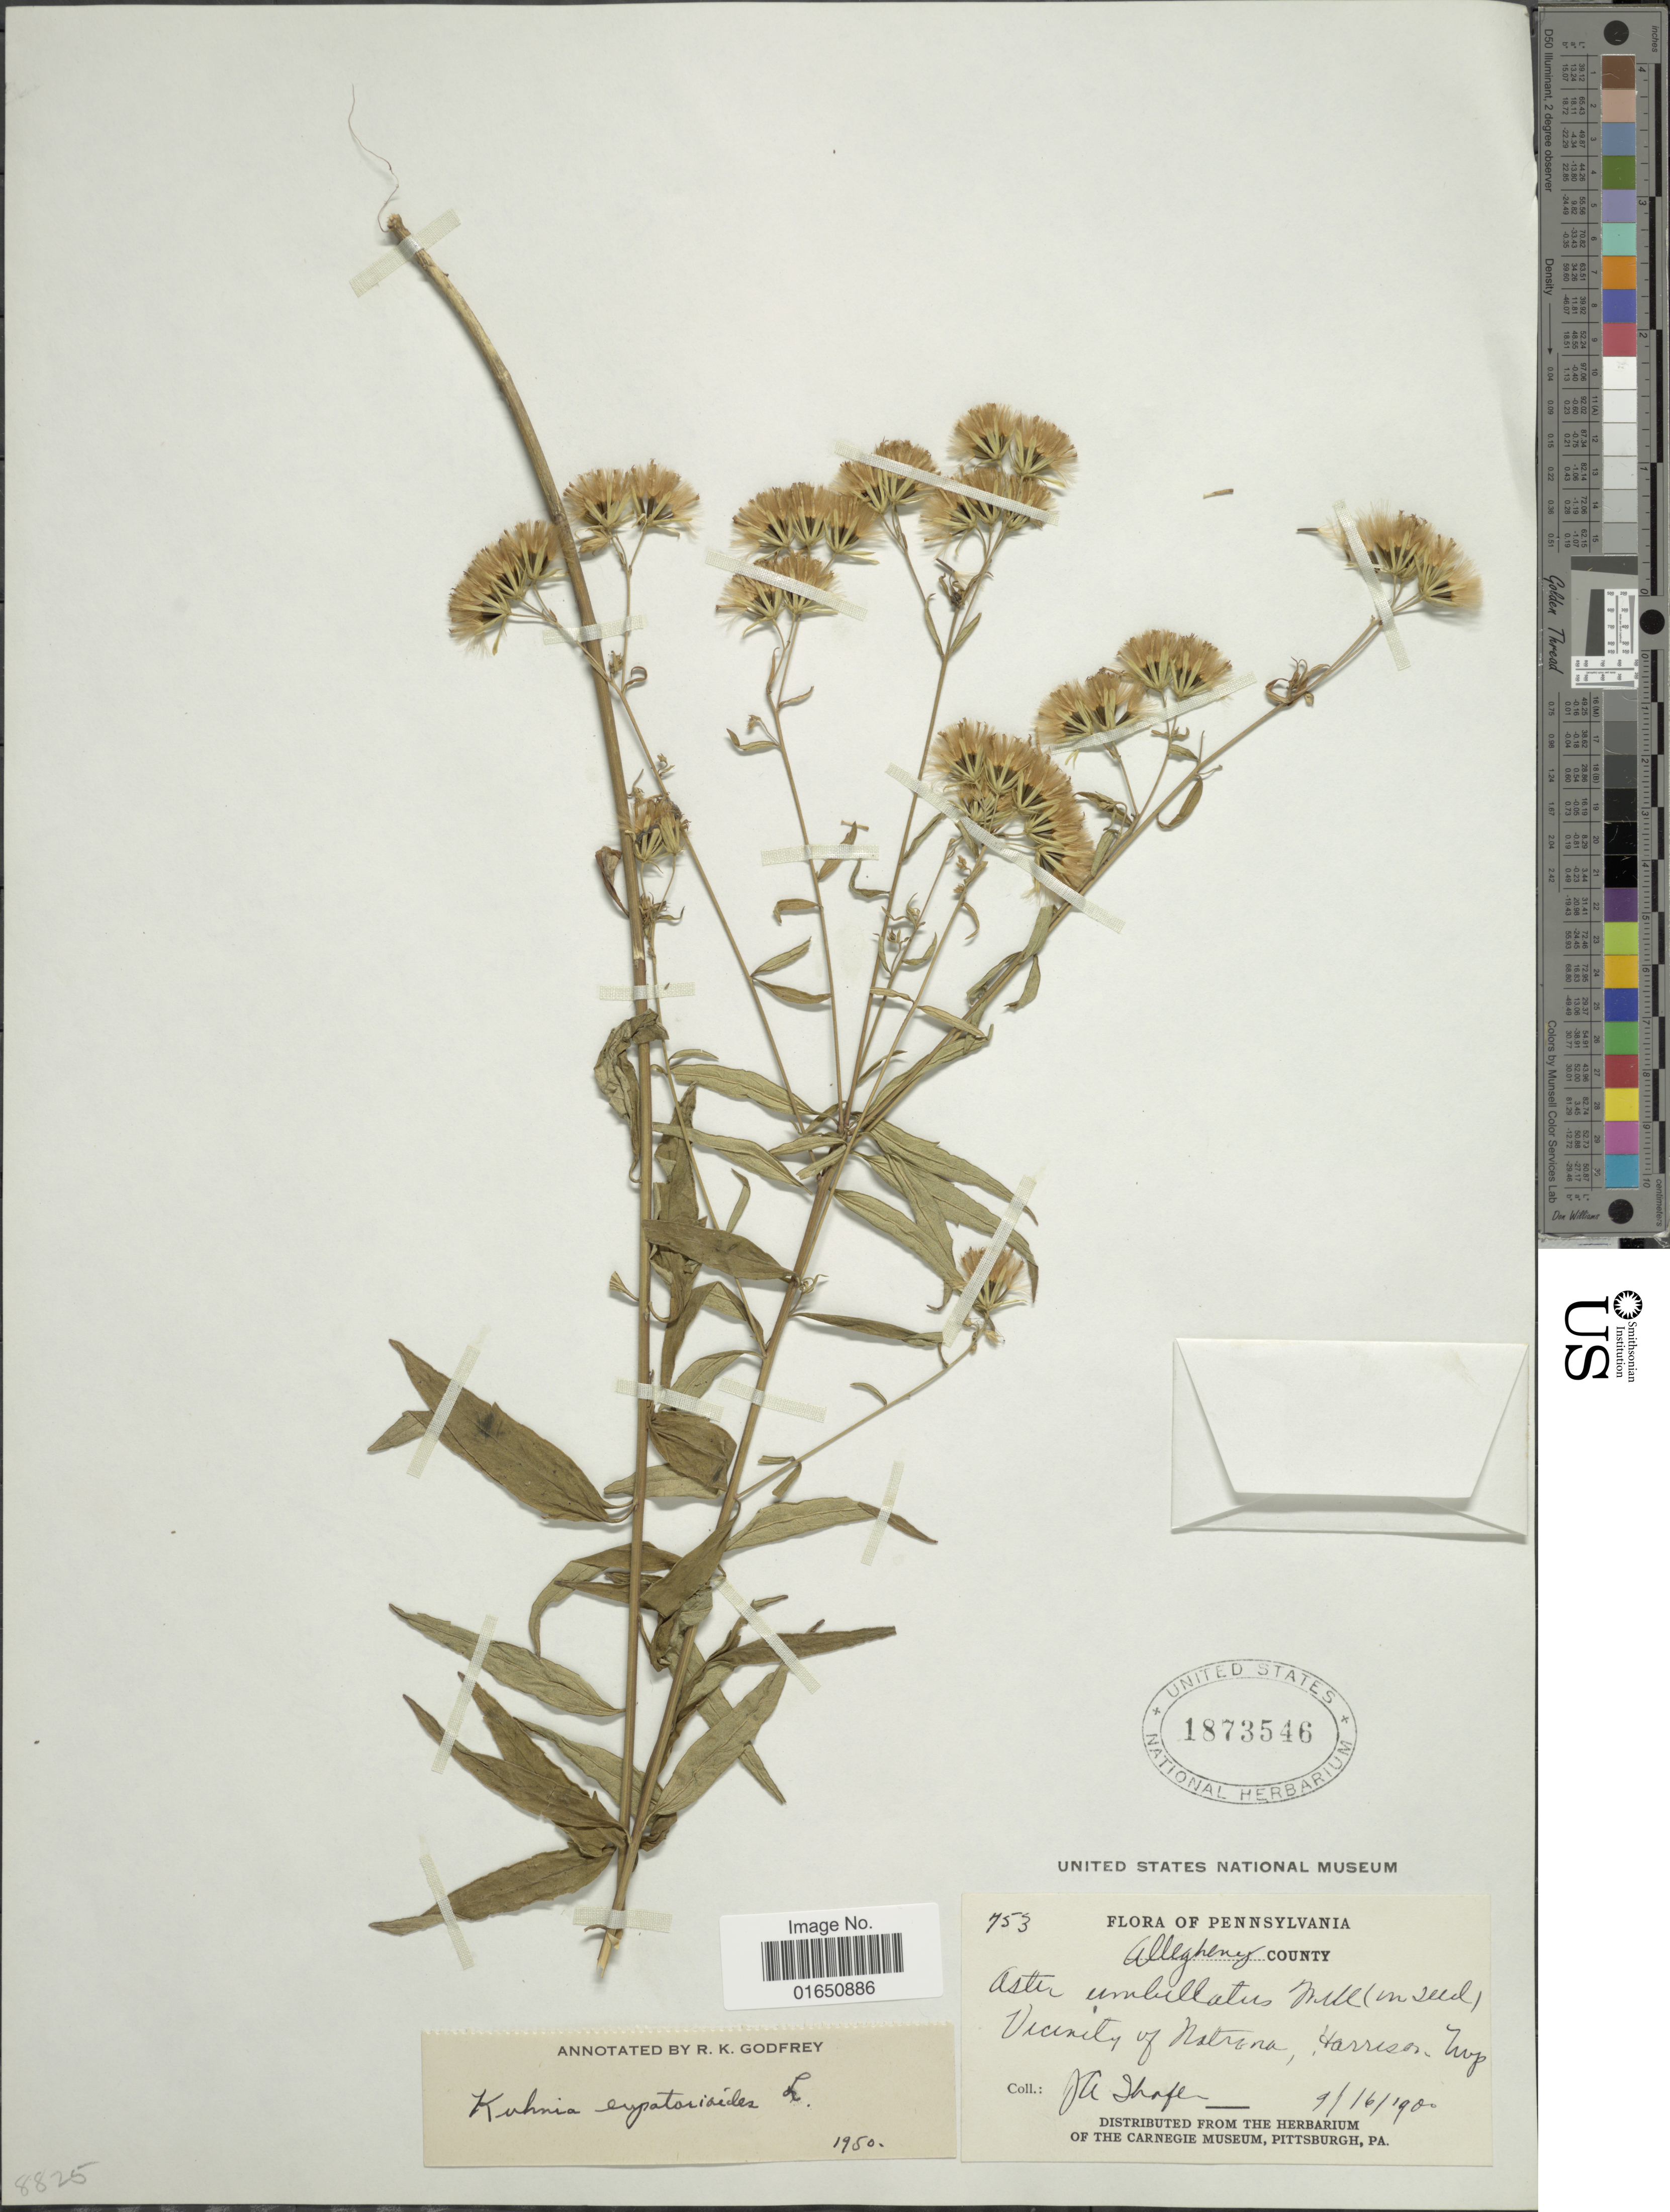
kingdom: Plantae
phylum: Tracheophyta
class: Magnoliopsida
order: Asterales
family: Asteraceae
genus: Brickellia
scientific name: Brickellia eupatorioides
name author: (L.) Shinners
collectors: J. A. Shafer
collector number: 753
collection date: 1900-09-16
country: United States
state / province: Pennsylvania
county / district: Allegheny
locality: Allegheny County. Vicinity of Natrona, Harrison Twp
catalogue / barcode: US 1873546